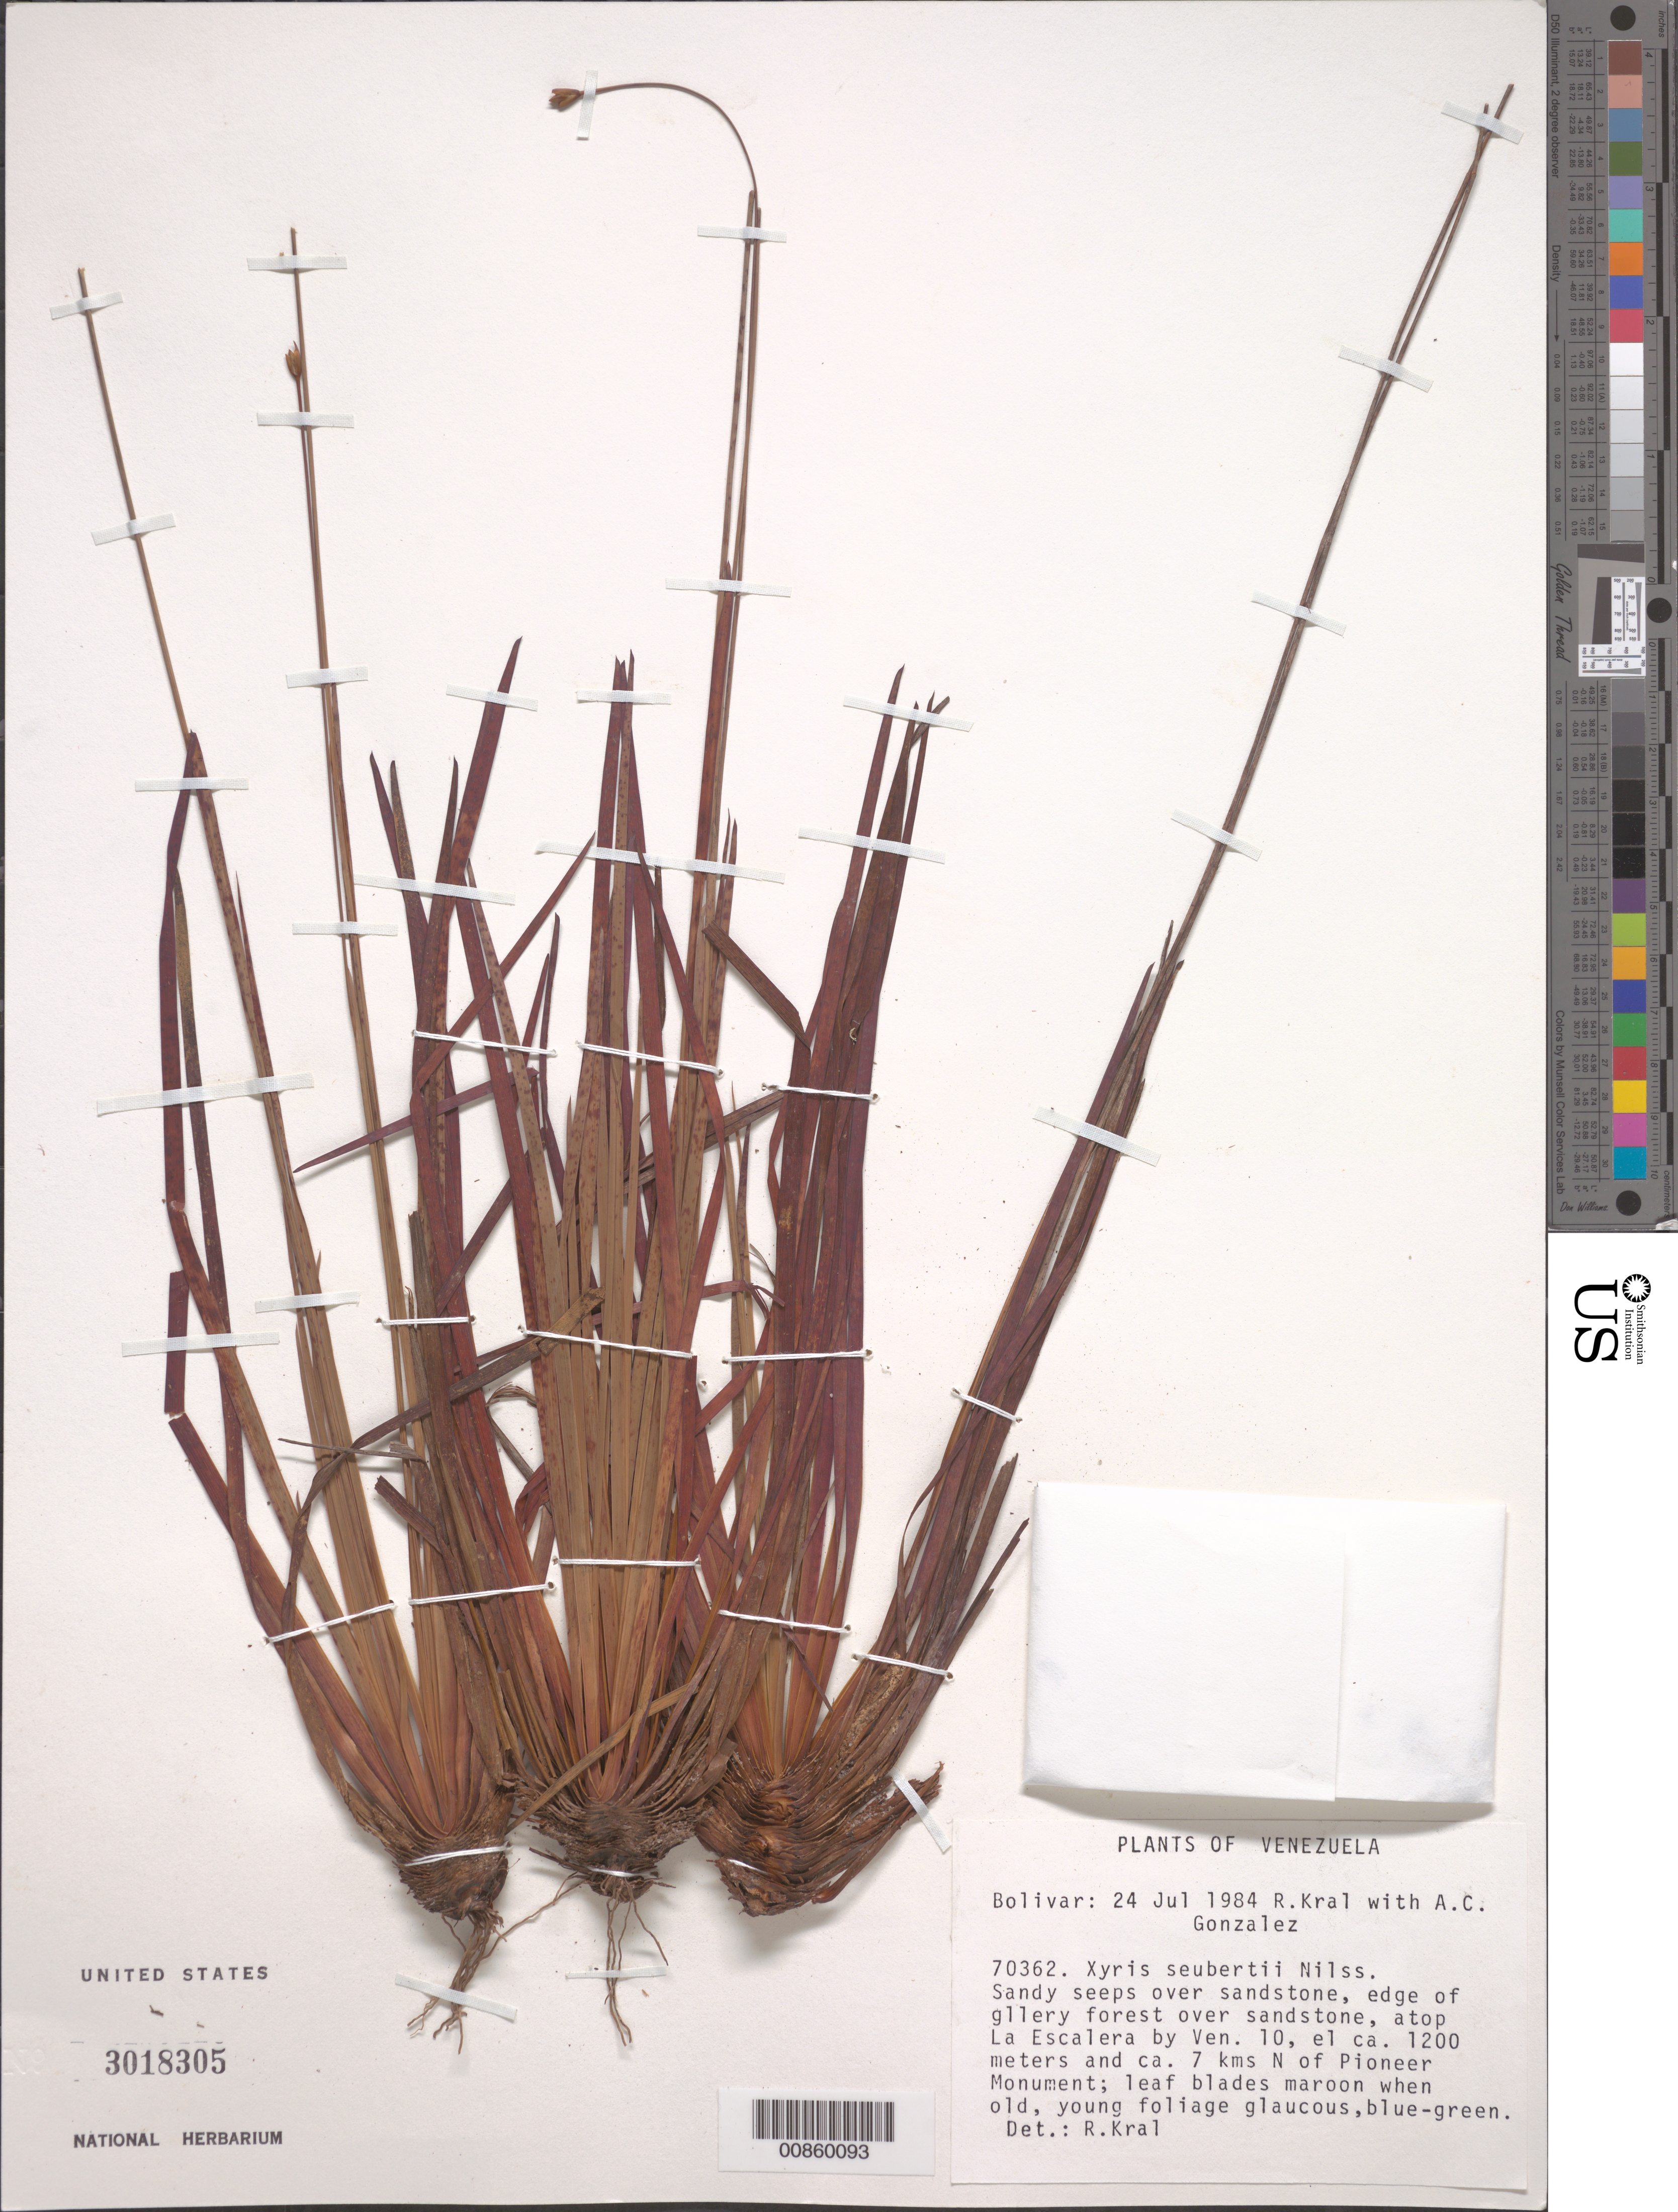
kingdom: Plantae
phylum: Tracheophyta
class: Liliopsida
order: Poales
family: Xyridaceae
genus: Xyris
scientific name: Xyris seubertii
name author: L.A. Nilsson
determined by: Kral, Robert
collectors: R. Kral & A. C. González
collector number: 70362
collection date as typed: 24-Jul-83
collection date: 1983-07-24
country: Venezuela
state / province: Bolívar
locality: Gran Sabana, La Escalera, summit, Ven. 10, ca. 7 km N of Pioneer's Monument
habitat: Sandy seeps over sandstone; edge of gallery forest over sandstone.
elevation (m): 1200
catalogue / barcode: US 3018305